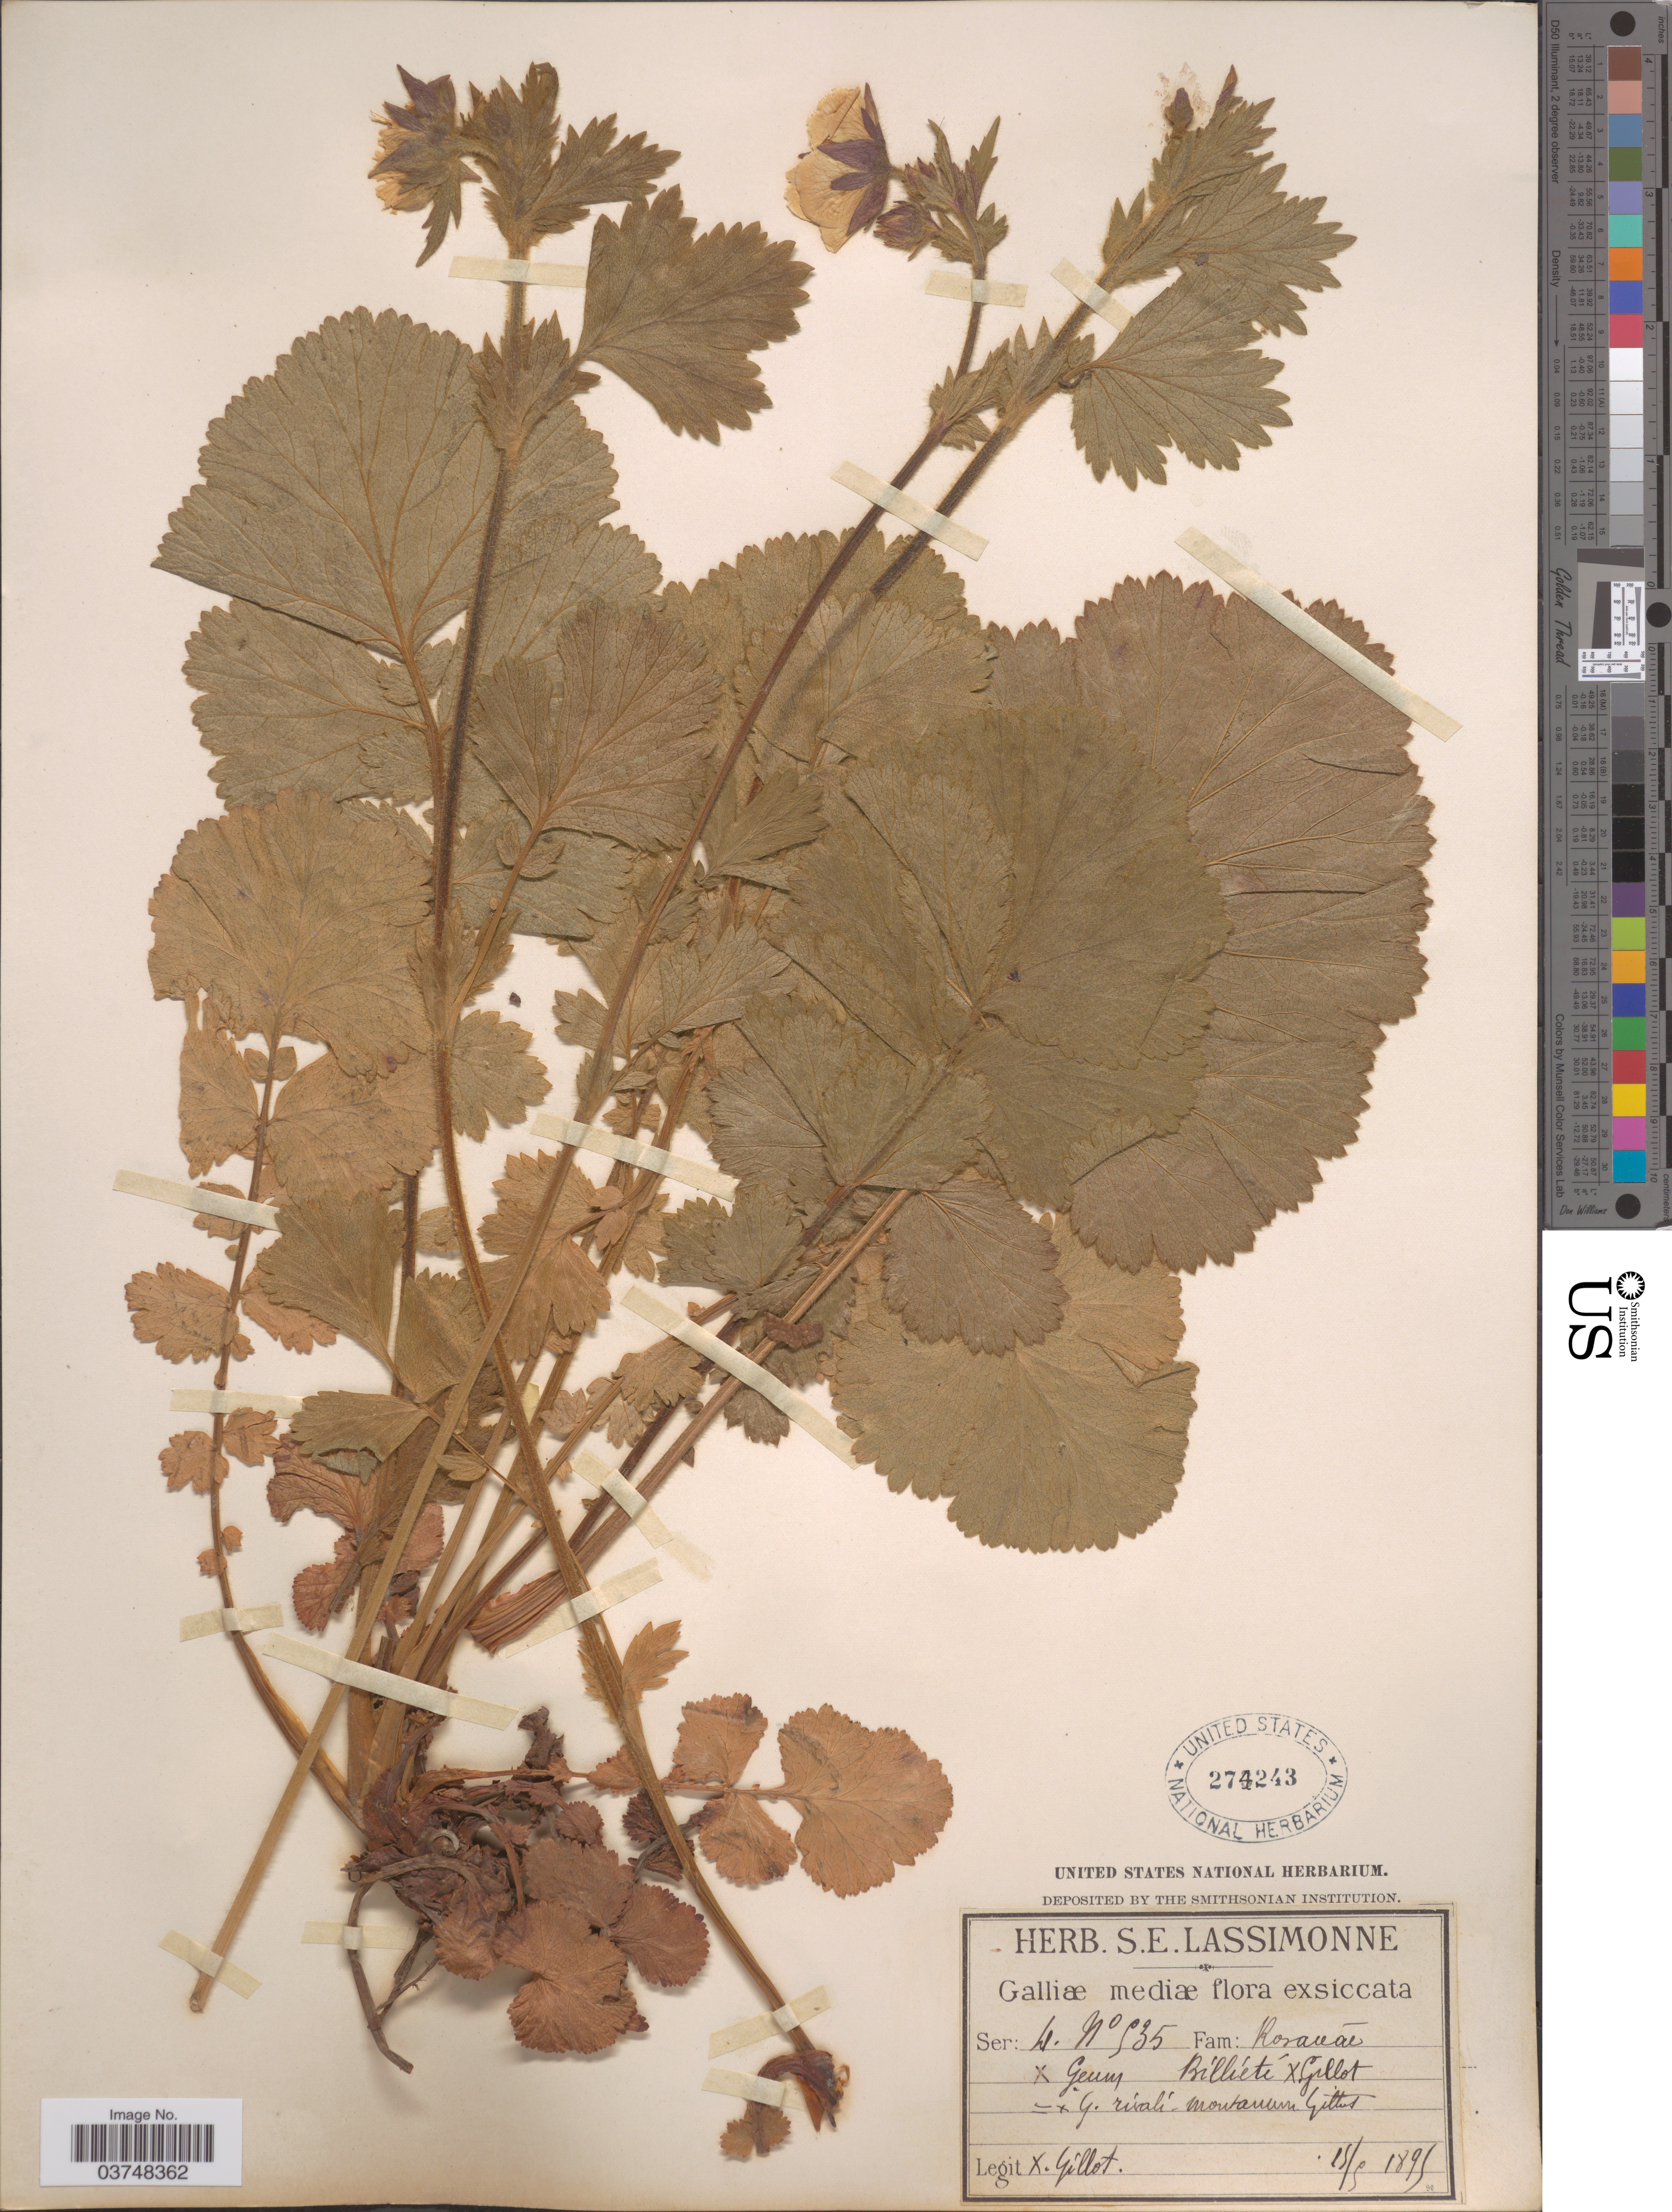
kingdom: Plantae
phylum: Tracheophyta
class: Magnoliopsida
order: Rosales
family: Rosaceae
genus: Geum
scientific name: Geum rivale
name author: L.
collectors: X. Gillot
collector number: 535*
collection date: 1895-05-15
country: France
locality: Galliæ mediæ.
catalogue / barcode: US 274243